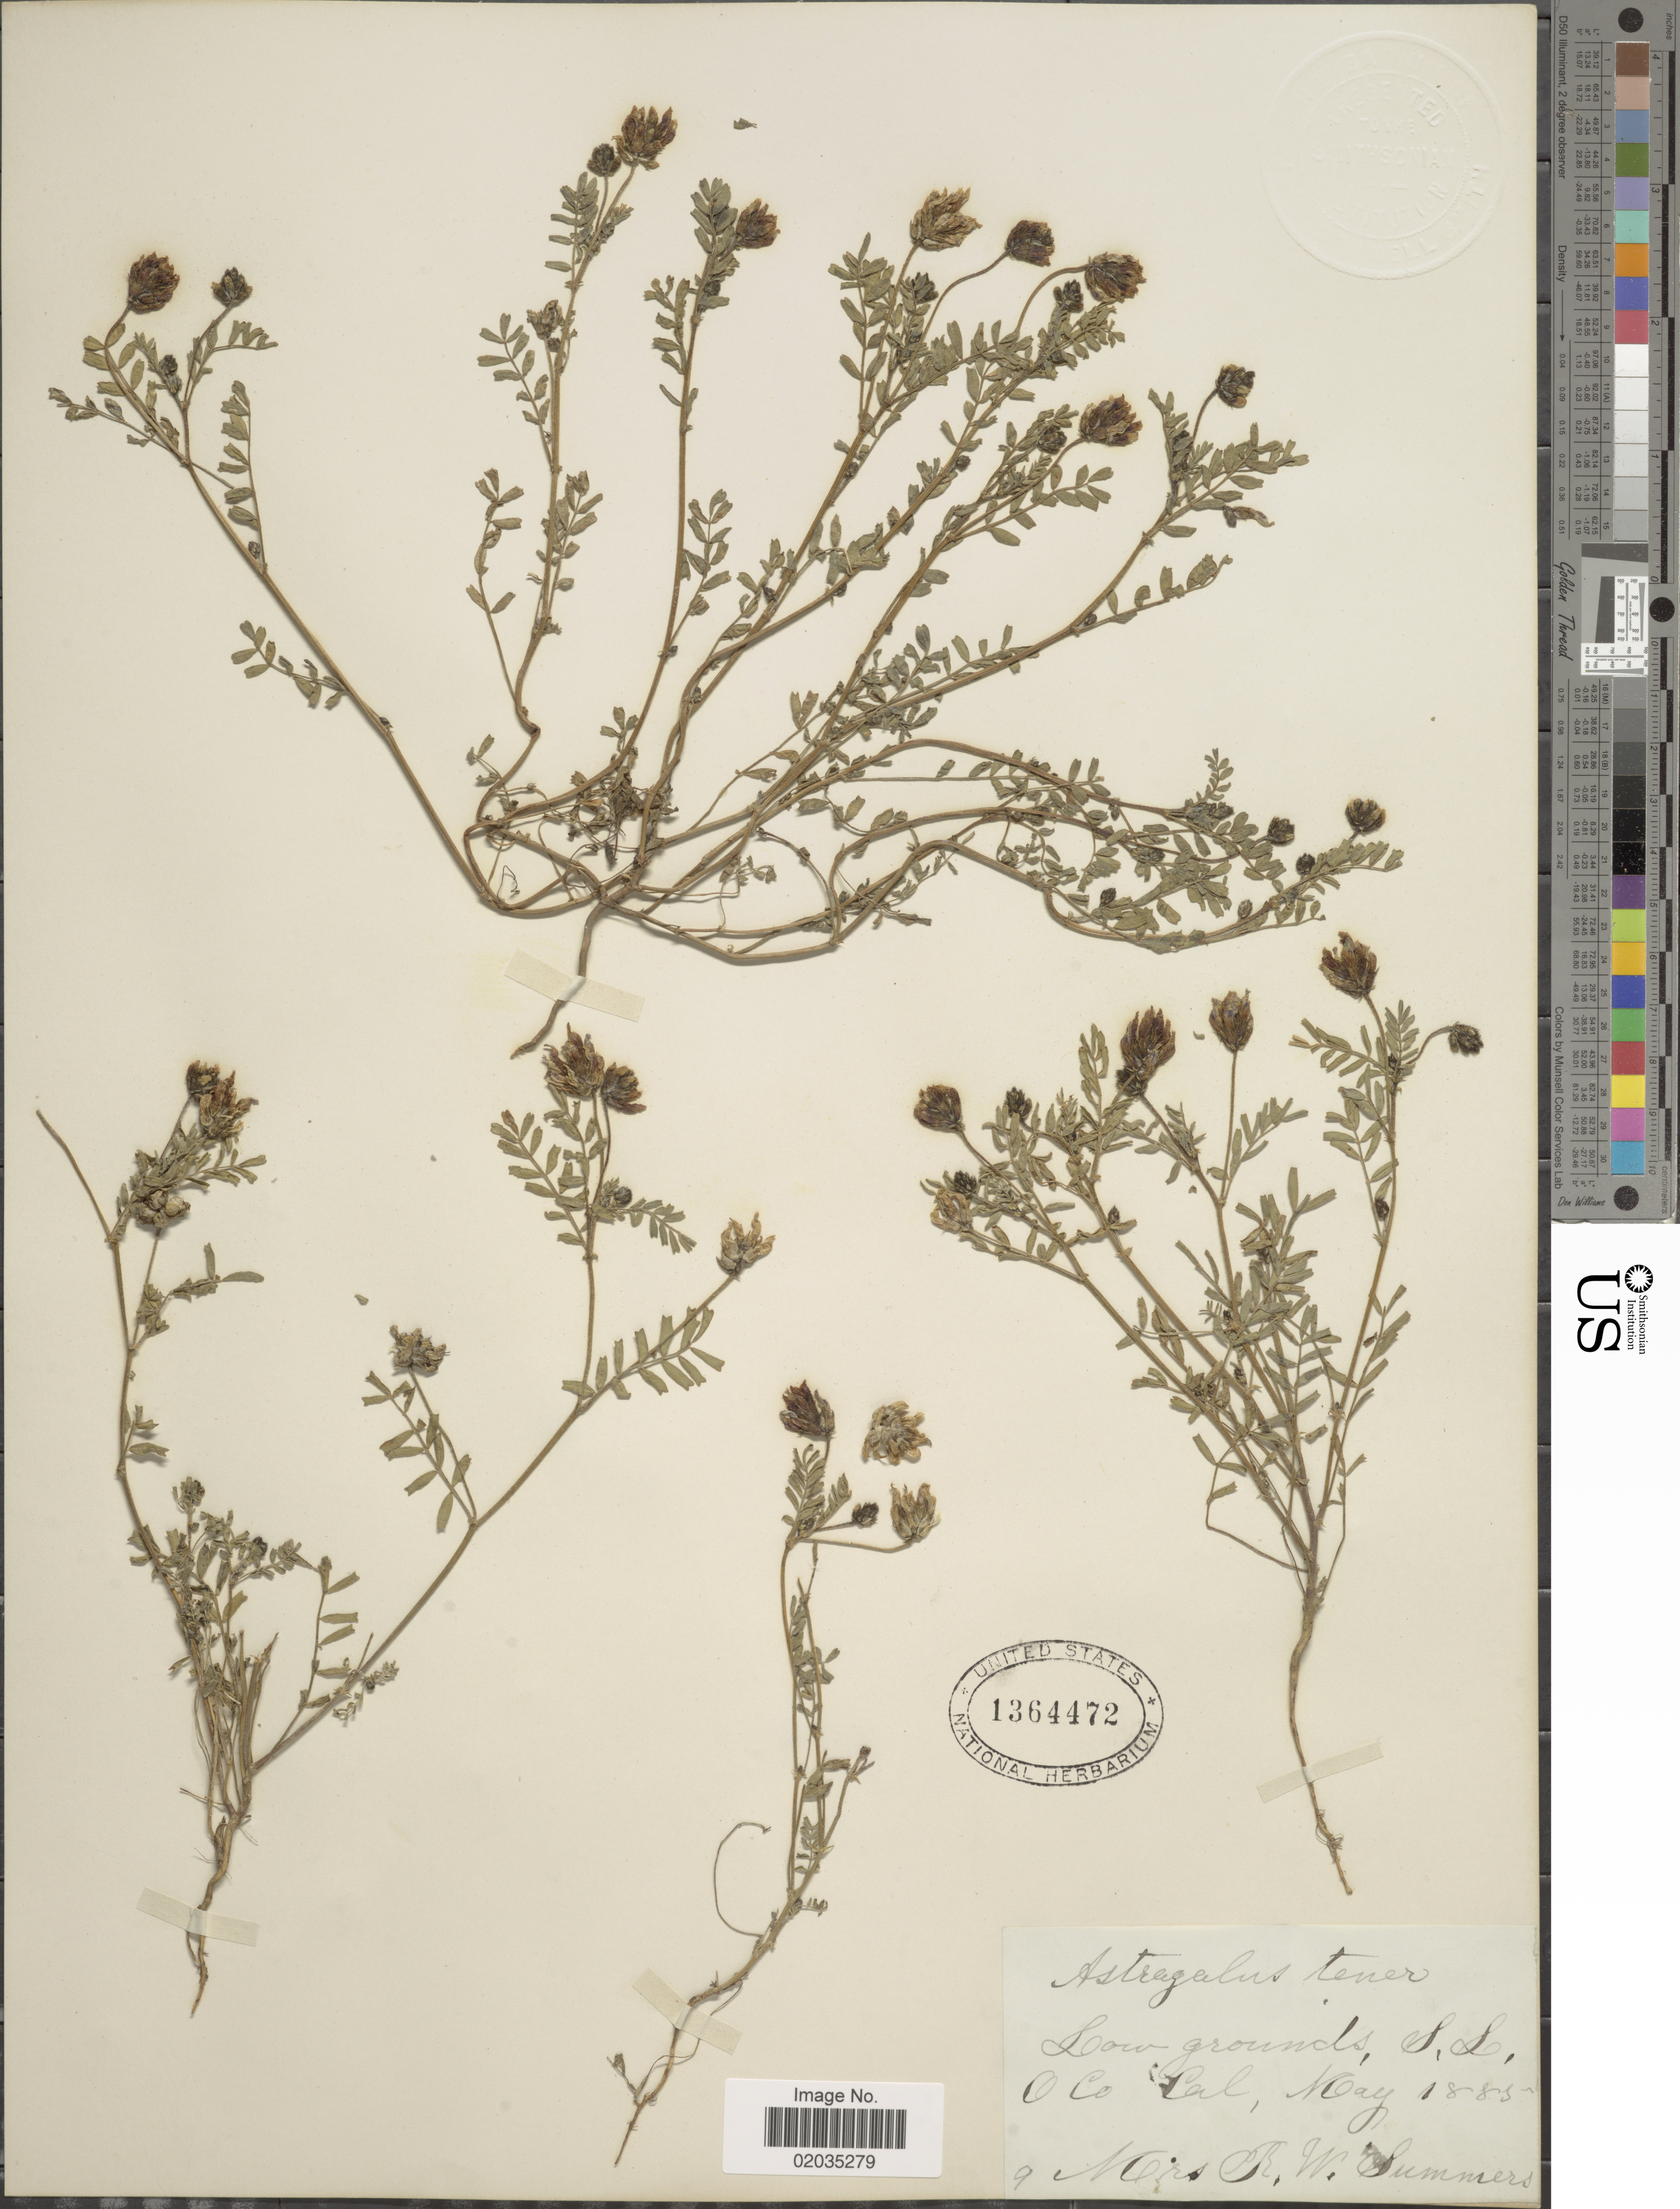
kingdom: Plantae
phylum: Tracheophyta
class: Magnoliopsida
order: Fabales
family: Fabaceae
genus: Astragalus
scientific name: Astragalus tener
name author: A. Gray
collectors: R. Summers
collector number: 9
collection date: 1885-05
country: United States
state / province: California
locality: S, L, O Co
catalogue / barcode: US 1364472